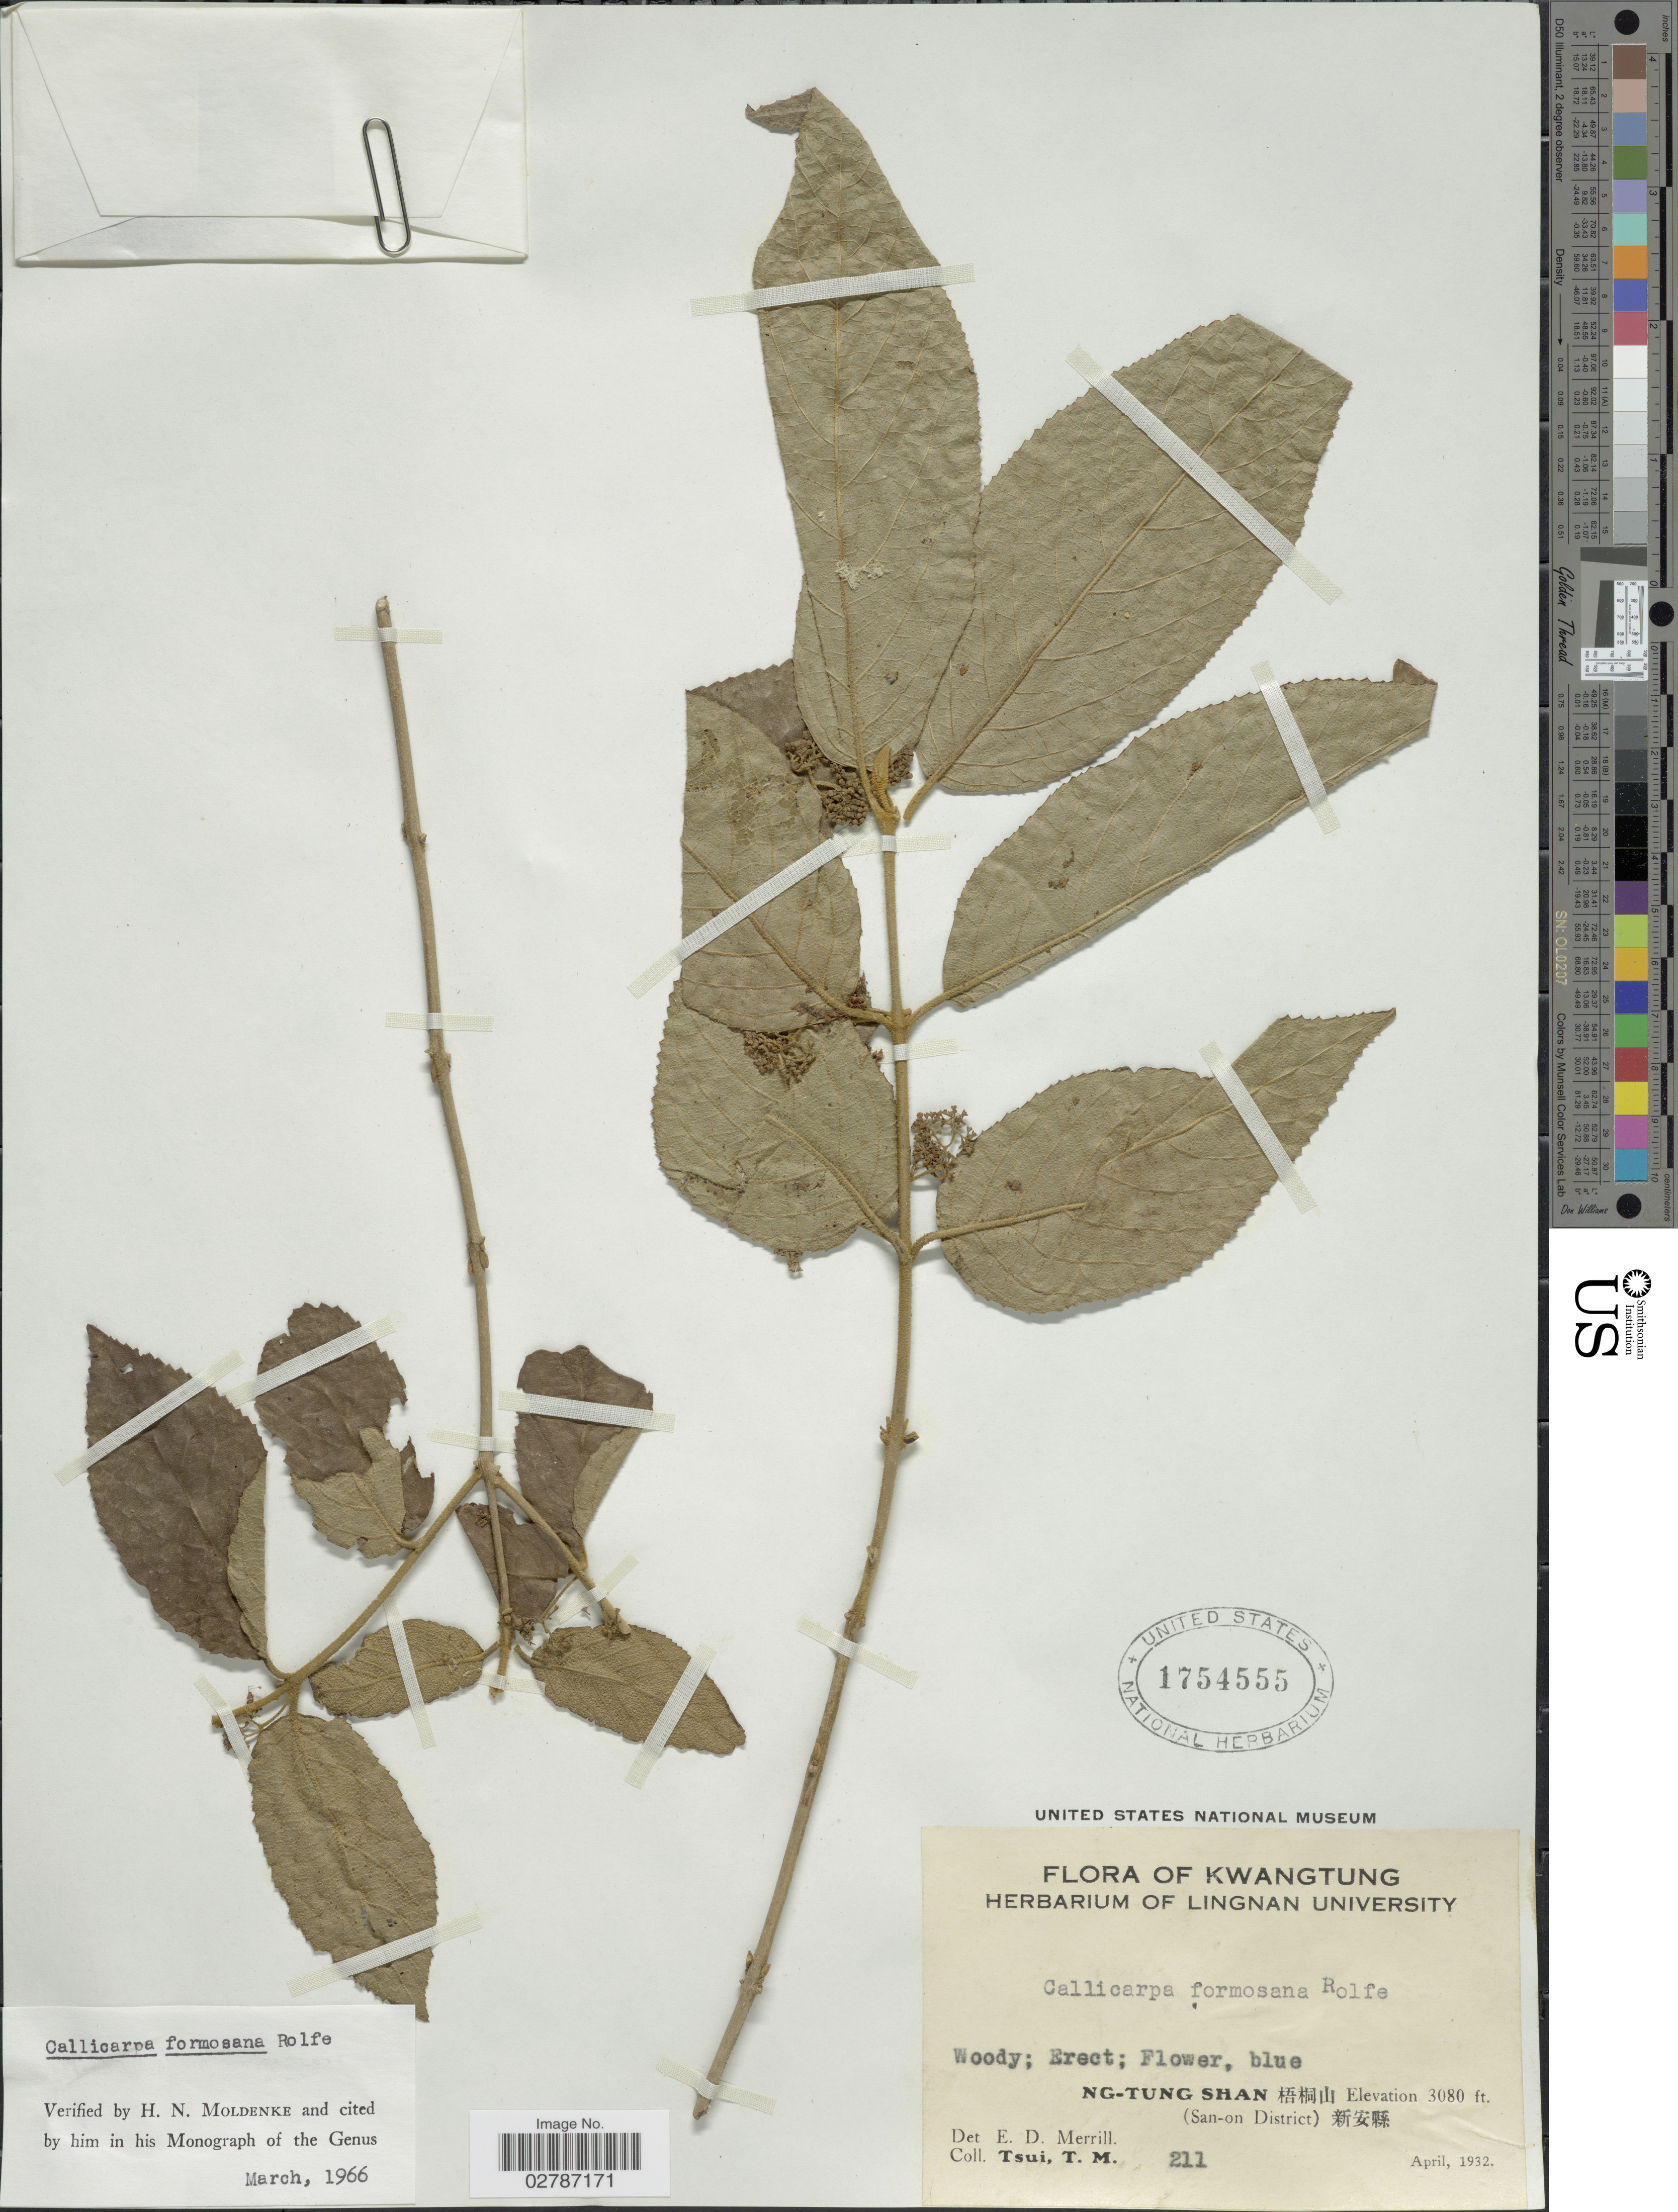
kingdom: Plantae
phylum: Tracheophyta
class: Magnoliopsida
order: Lamiales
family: Lamiaceae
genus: Callicarpa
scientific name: Callicarpa formosana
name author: Rolfe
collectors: T. Tsui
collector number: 211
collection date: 1932-04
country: China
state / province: Guangdong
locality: Kwatung.Ng-Tung Shan (San-on District) .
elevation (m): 939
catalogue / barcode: US 1754555